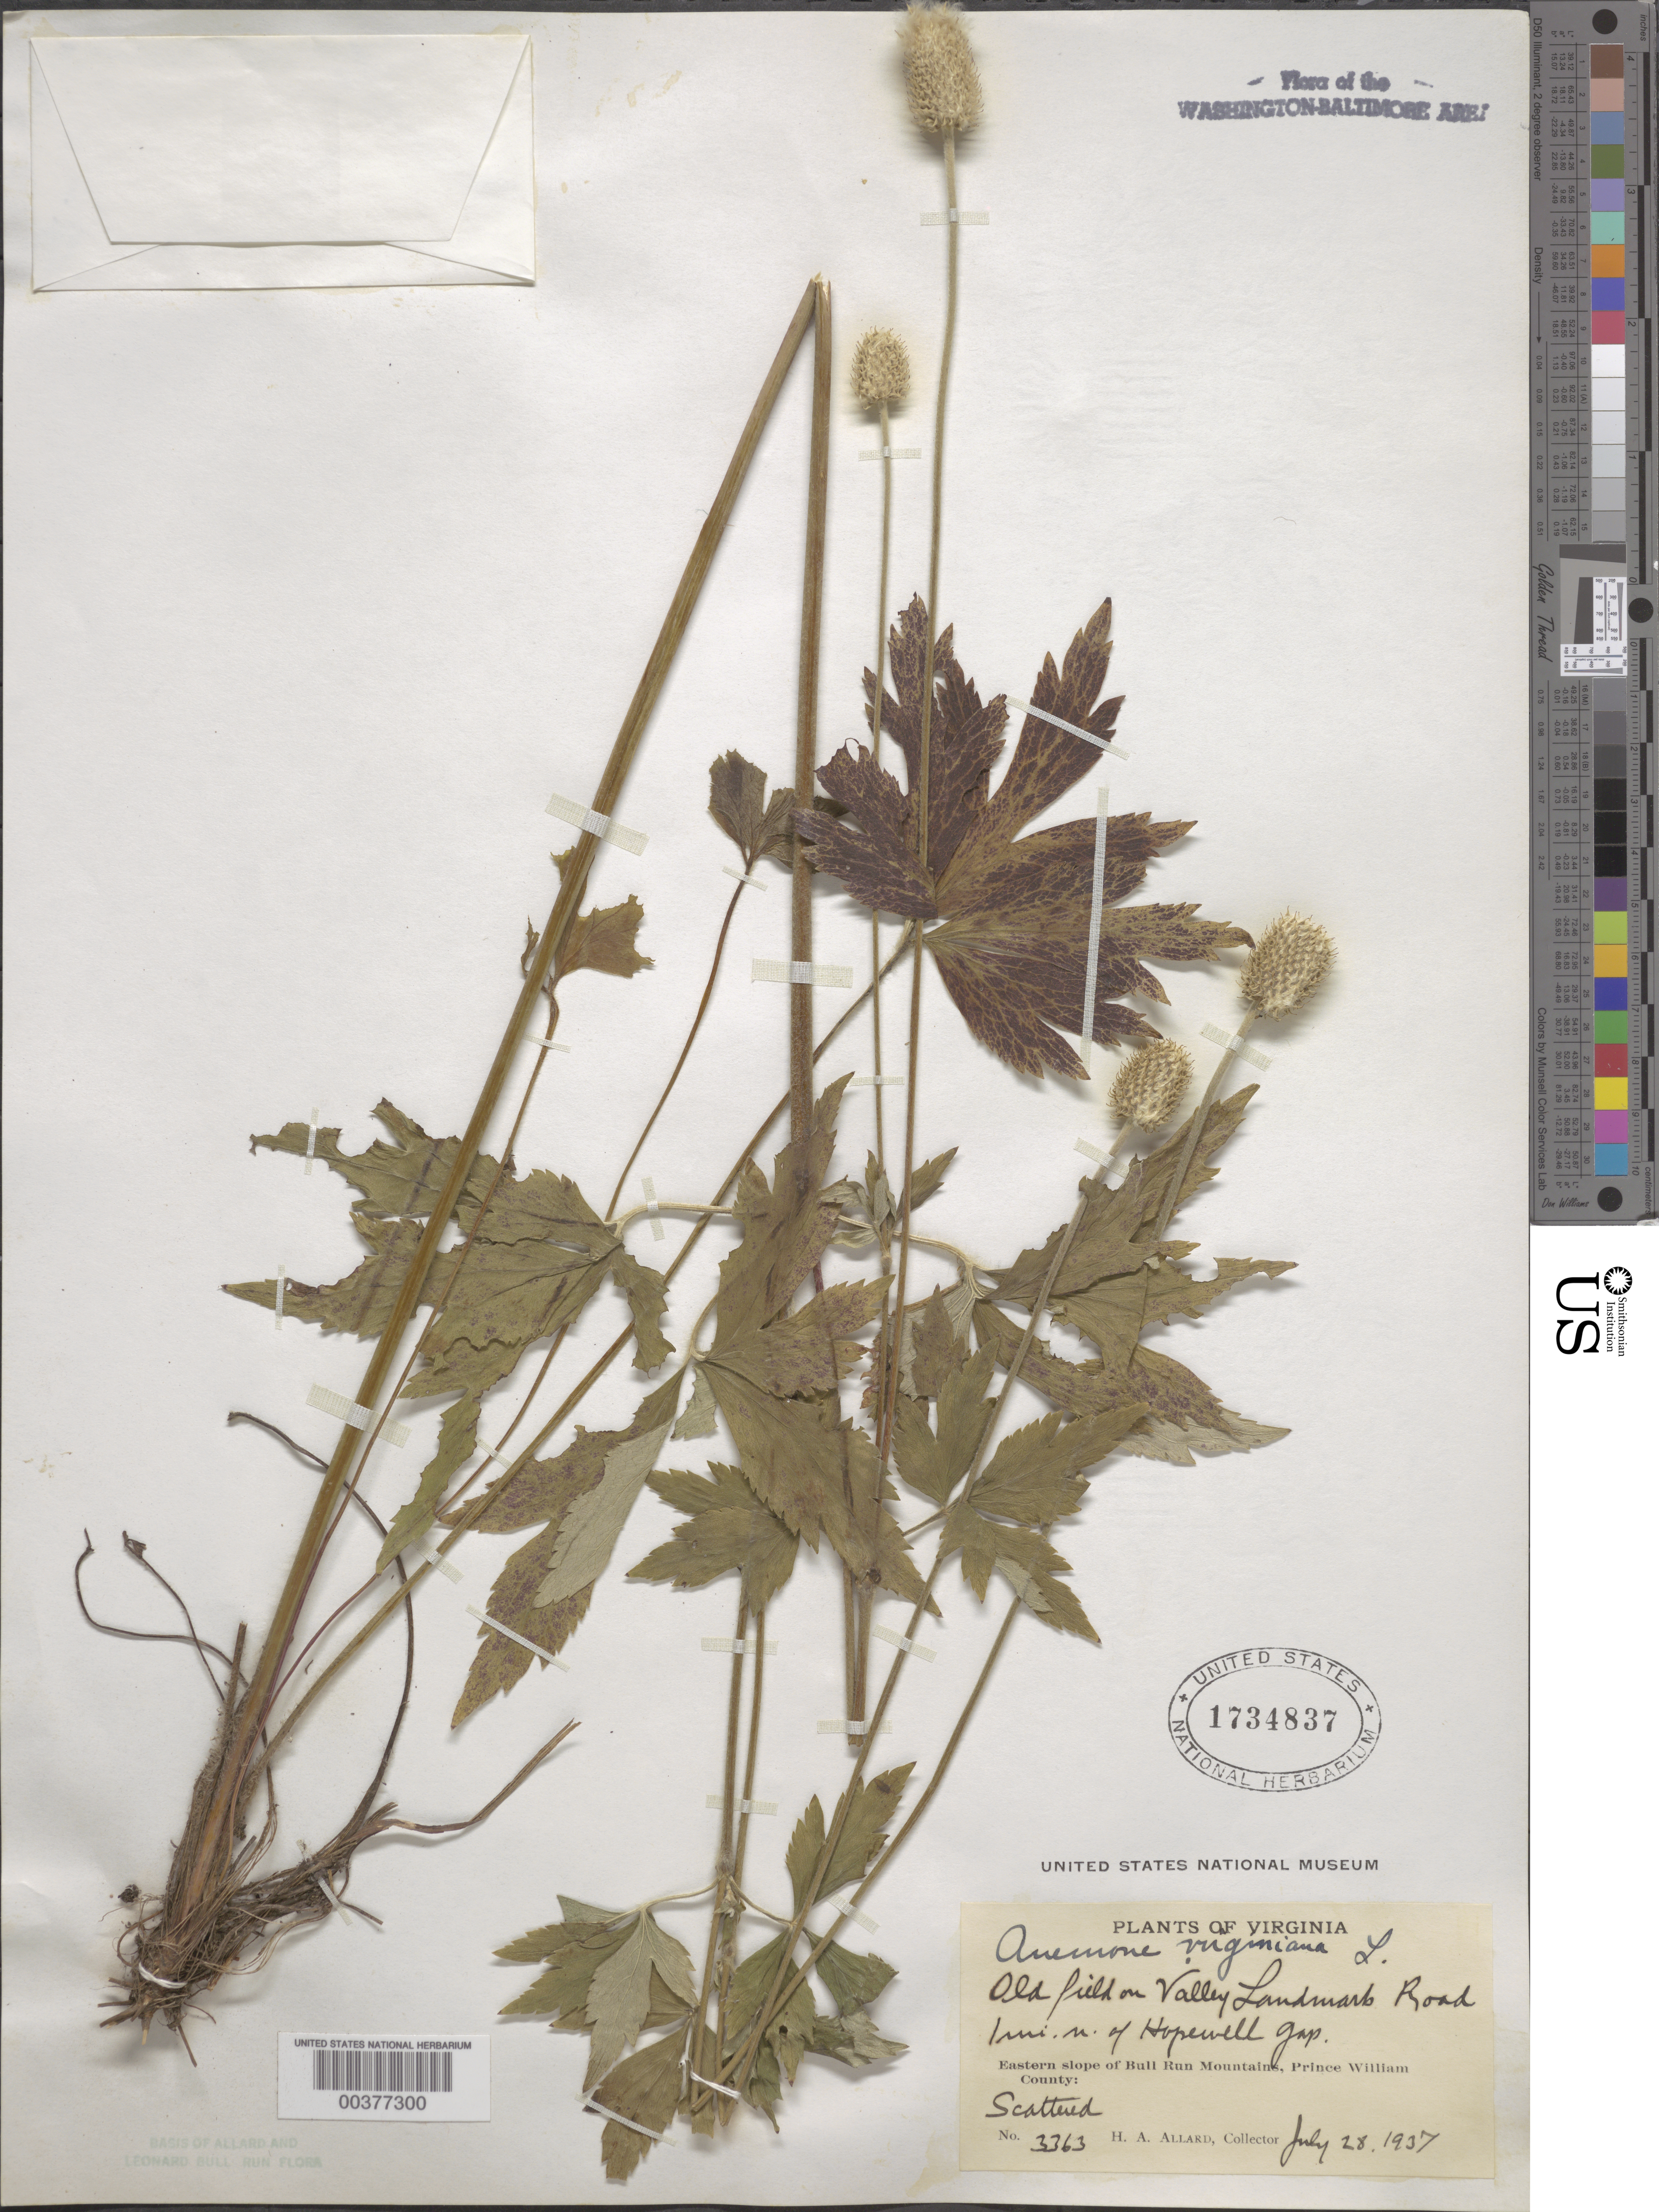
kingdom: Plantae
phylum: Tracheophyta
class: Magnoliopsida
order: Ranunculales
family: Ranunculaceae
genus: Anemone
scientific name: Anemone virginiana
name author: L.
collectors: H. A. Allard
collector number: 3363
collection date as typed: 28 Jul 1937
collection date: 1937-07-28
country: United States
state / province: Virginia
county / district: Prince William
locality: North of Hopewell Gap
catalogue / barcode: US 1734837